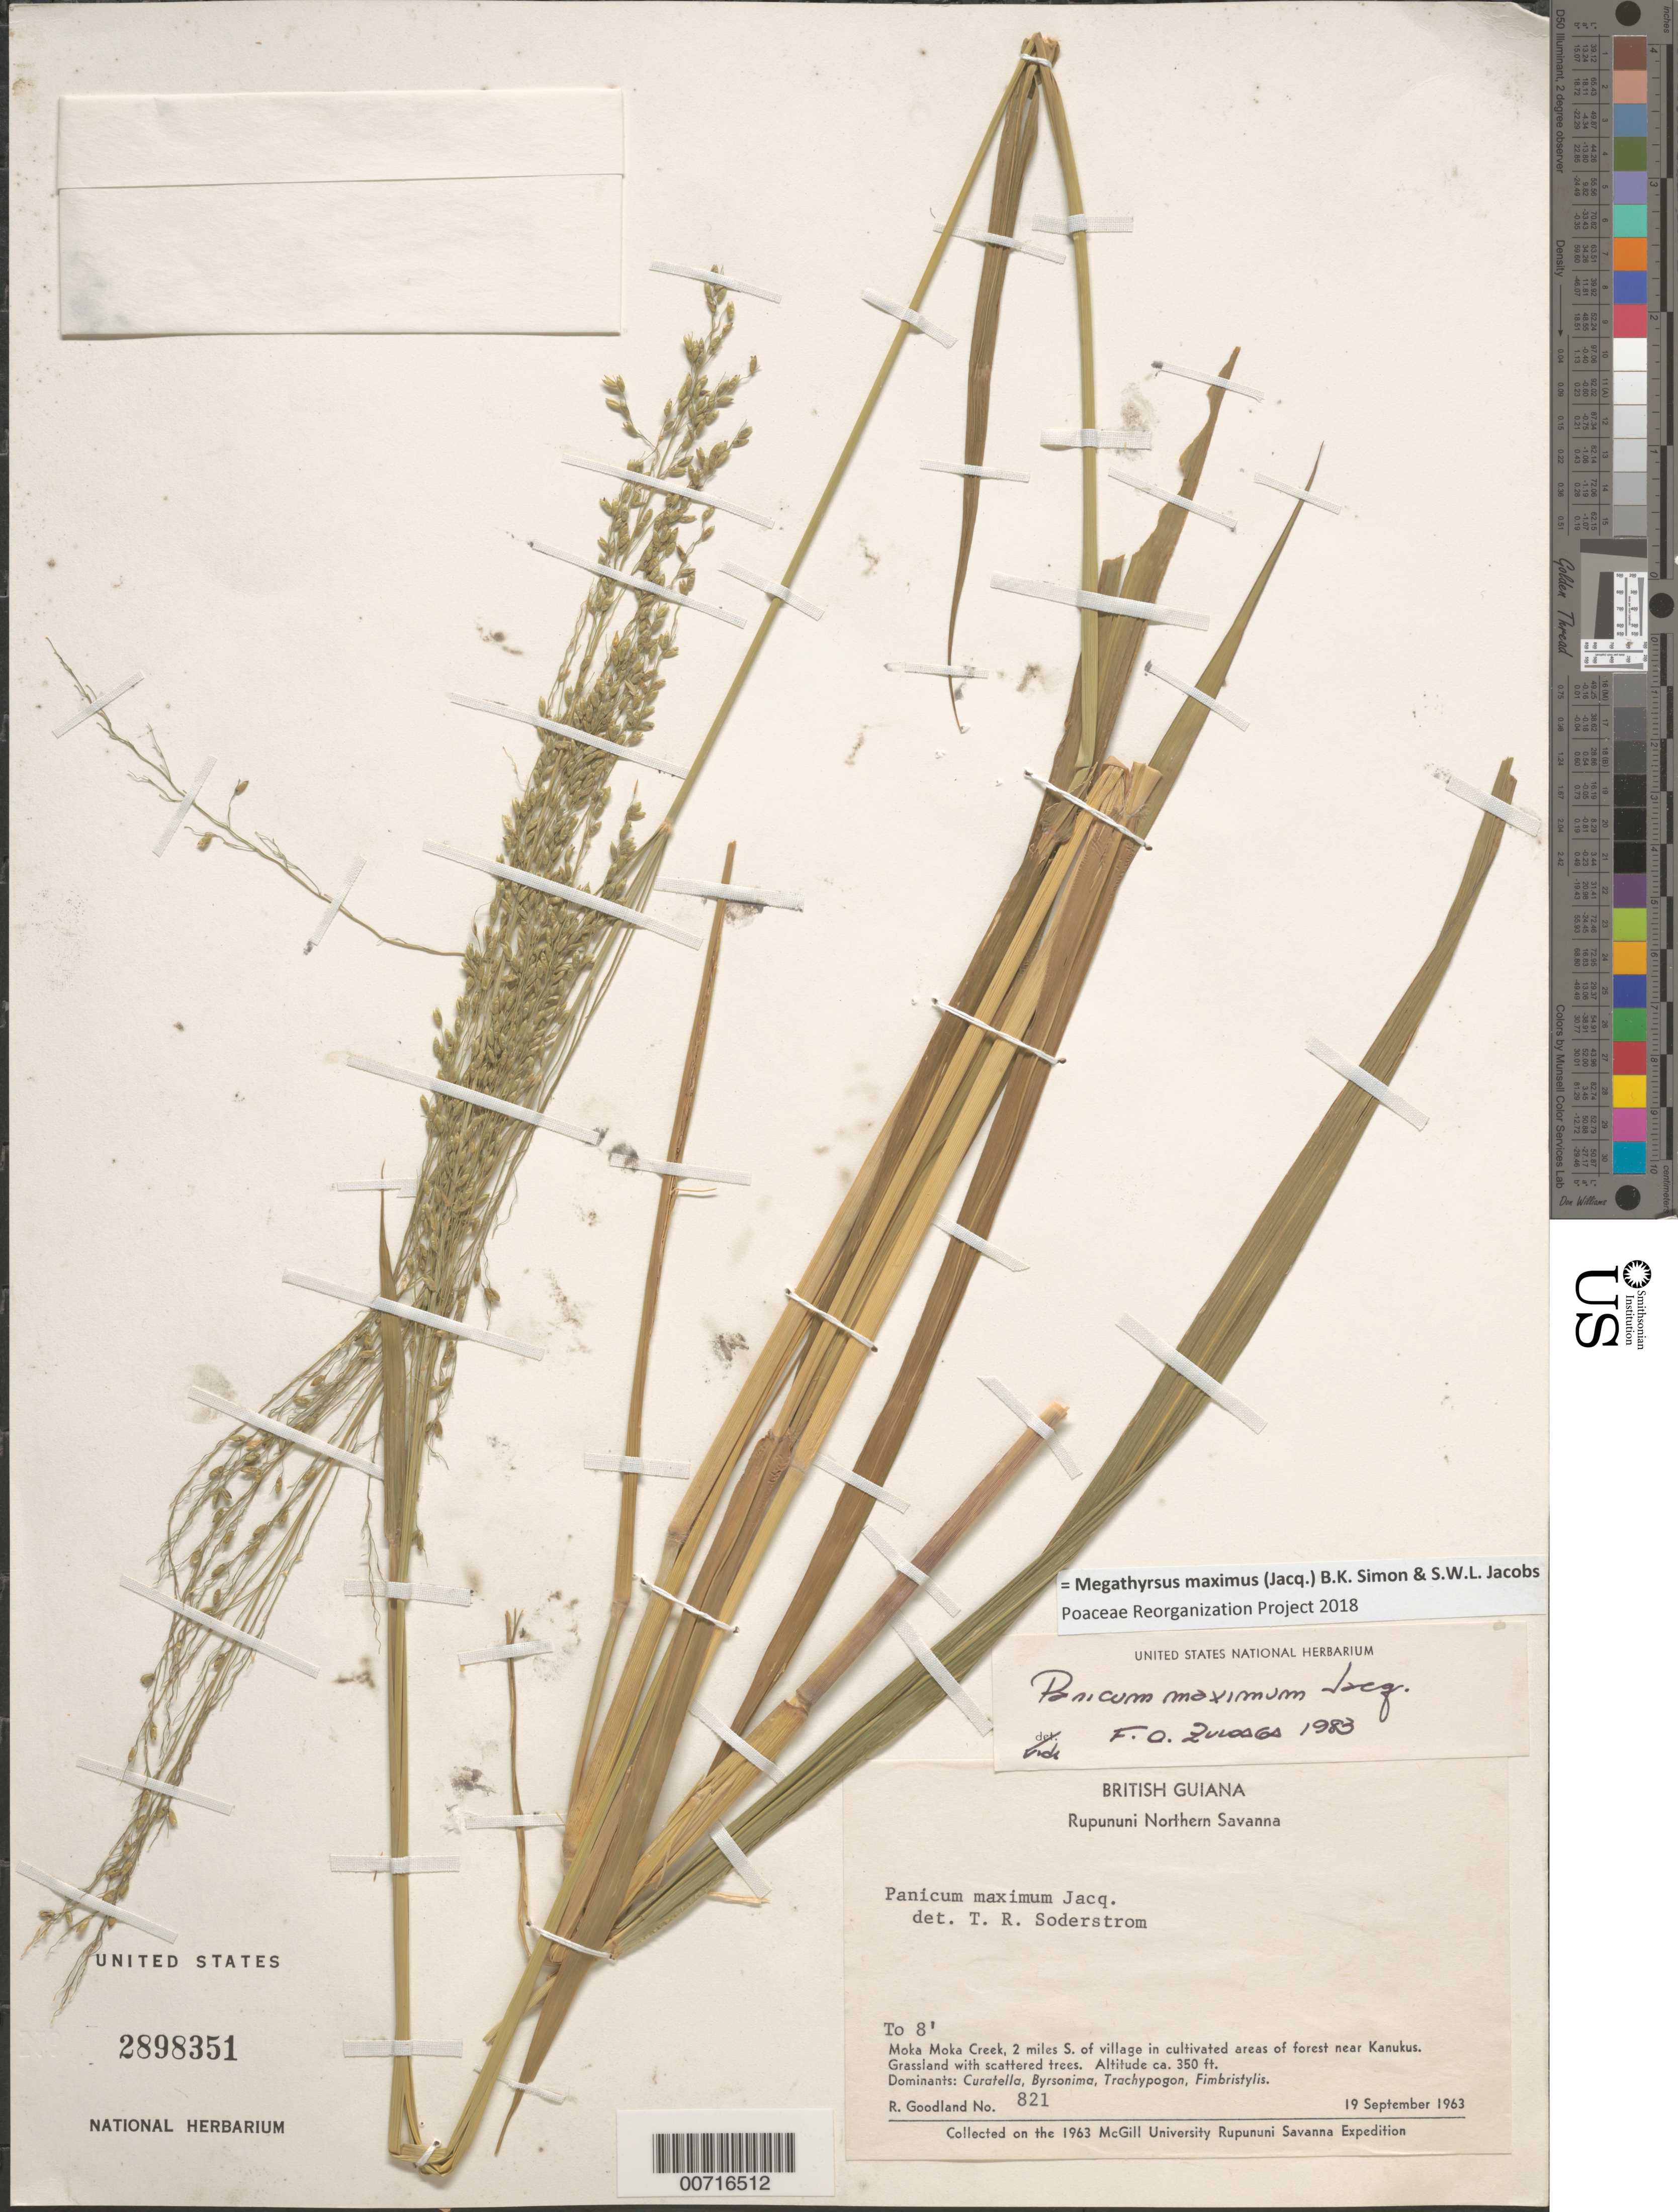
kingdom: Plantae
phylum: Tracheophyta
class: Liliopsida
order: Poales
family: Poaceae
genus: Panicum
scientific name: Panicum maximum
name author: Jacq.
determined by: Soderstrom, T. R.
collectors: R. Goodland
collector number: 821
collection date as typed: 19-Sep-63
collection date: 1963-09-19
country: Guyana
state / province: U. Takutu-U. Essequibo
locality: Rupununi Northern Savanna, Moka Moka Creek, 2 mi. S of village, near Kanukus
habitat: Grassland with scattered trees. Dominants: Curatella, Byrsonima, Trachypogon, Fimbristylis; in cultivated areas of forest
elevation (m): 107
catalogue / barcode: US 2898351